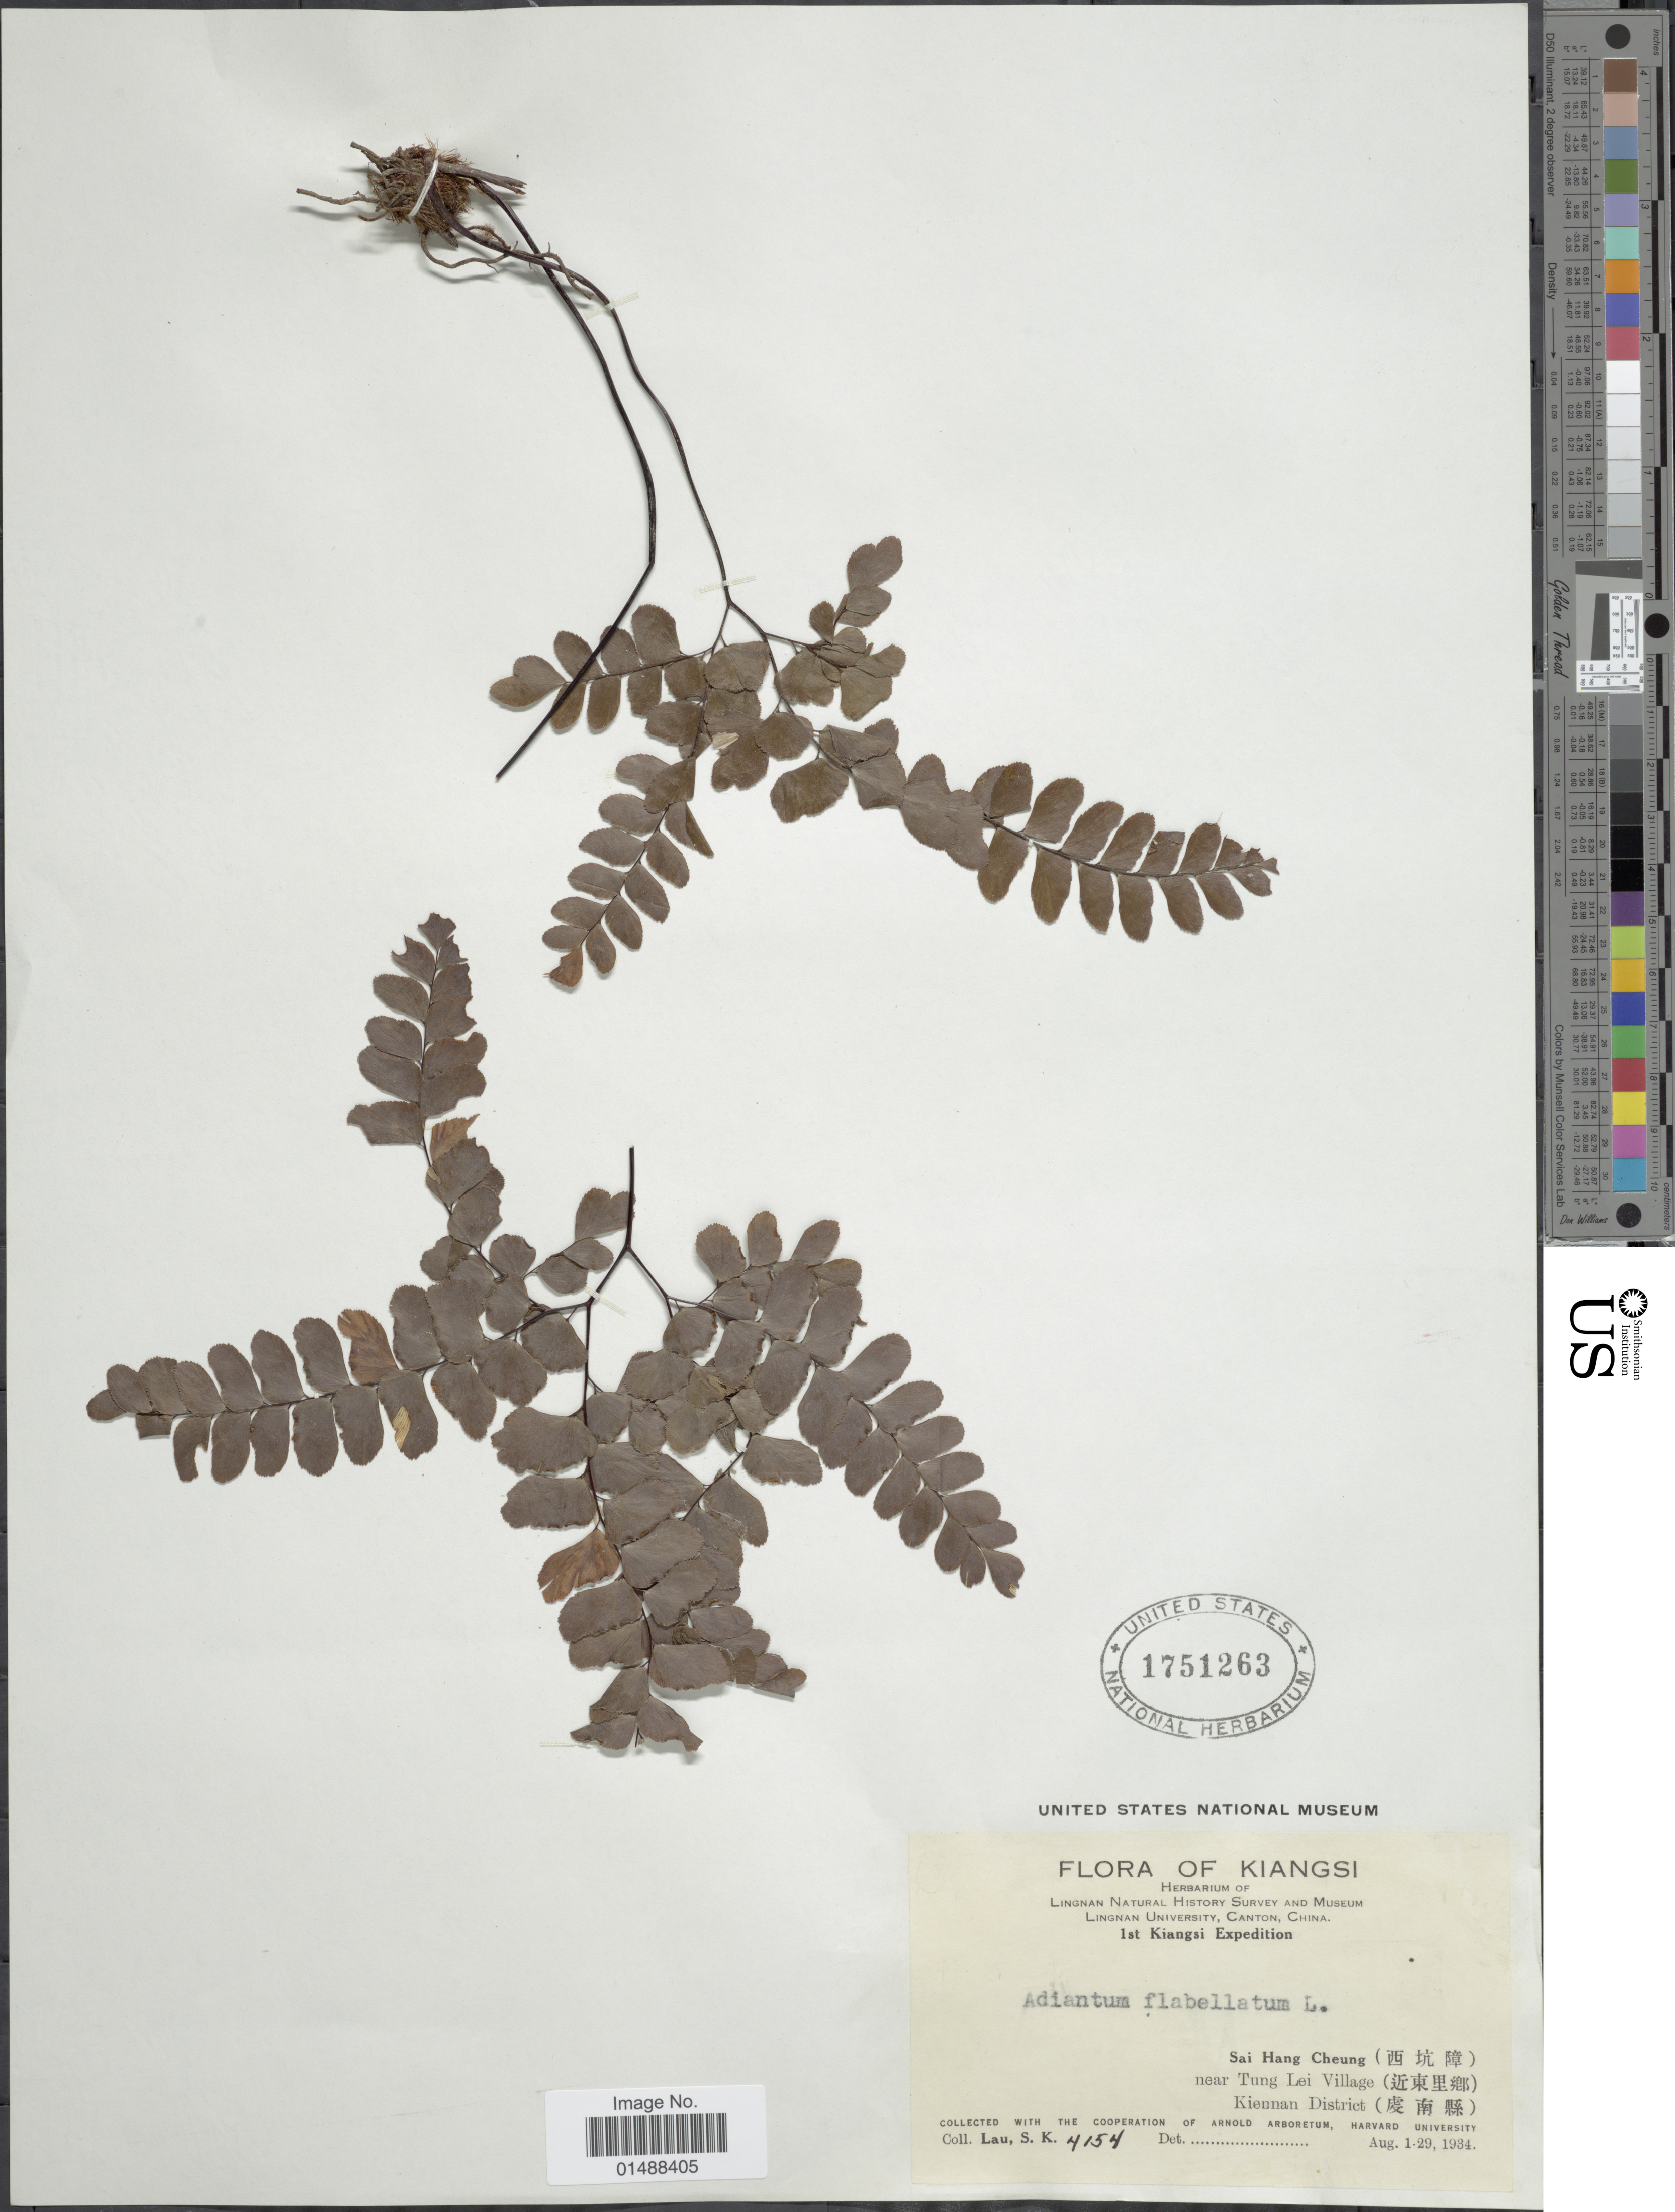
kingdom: Plantae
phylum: Tracheophyta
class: Polypodiopsida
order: Polypodiales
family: Pteridaceae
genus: Adiantum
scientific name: Adiantum flabellulatum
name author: L.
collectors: S. K. Lau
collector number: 4154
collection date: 1934-08-01/1934-08-29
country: China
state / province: Jiangxi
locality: Kiangsi, China, Sai Hang Cheung (X) near Tung Lei Village (X), Kiennan District (X).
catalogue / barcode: US 1751263